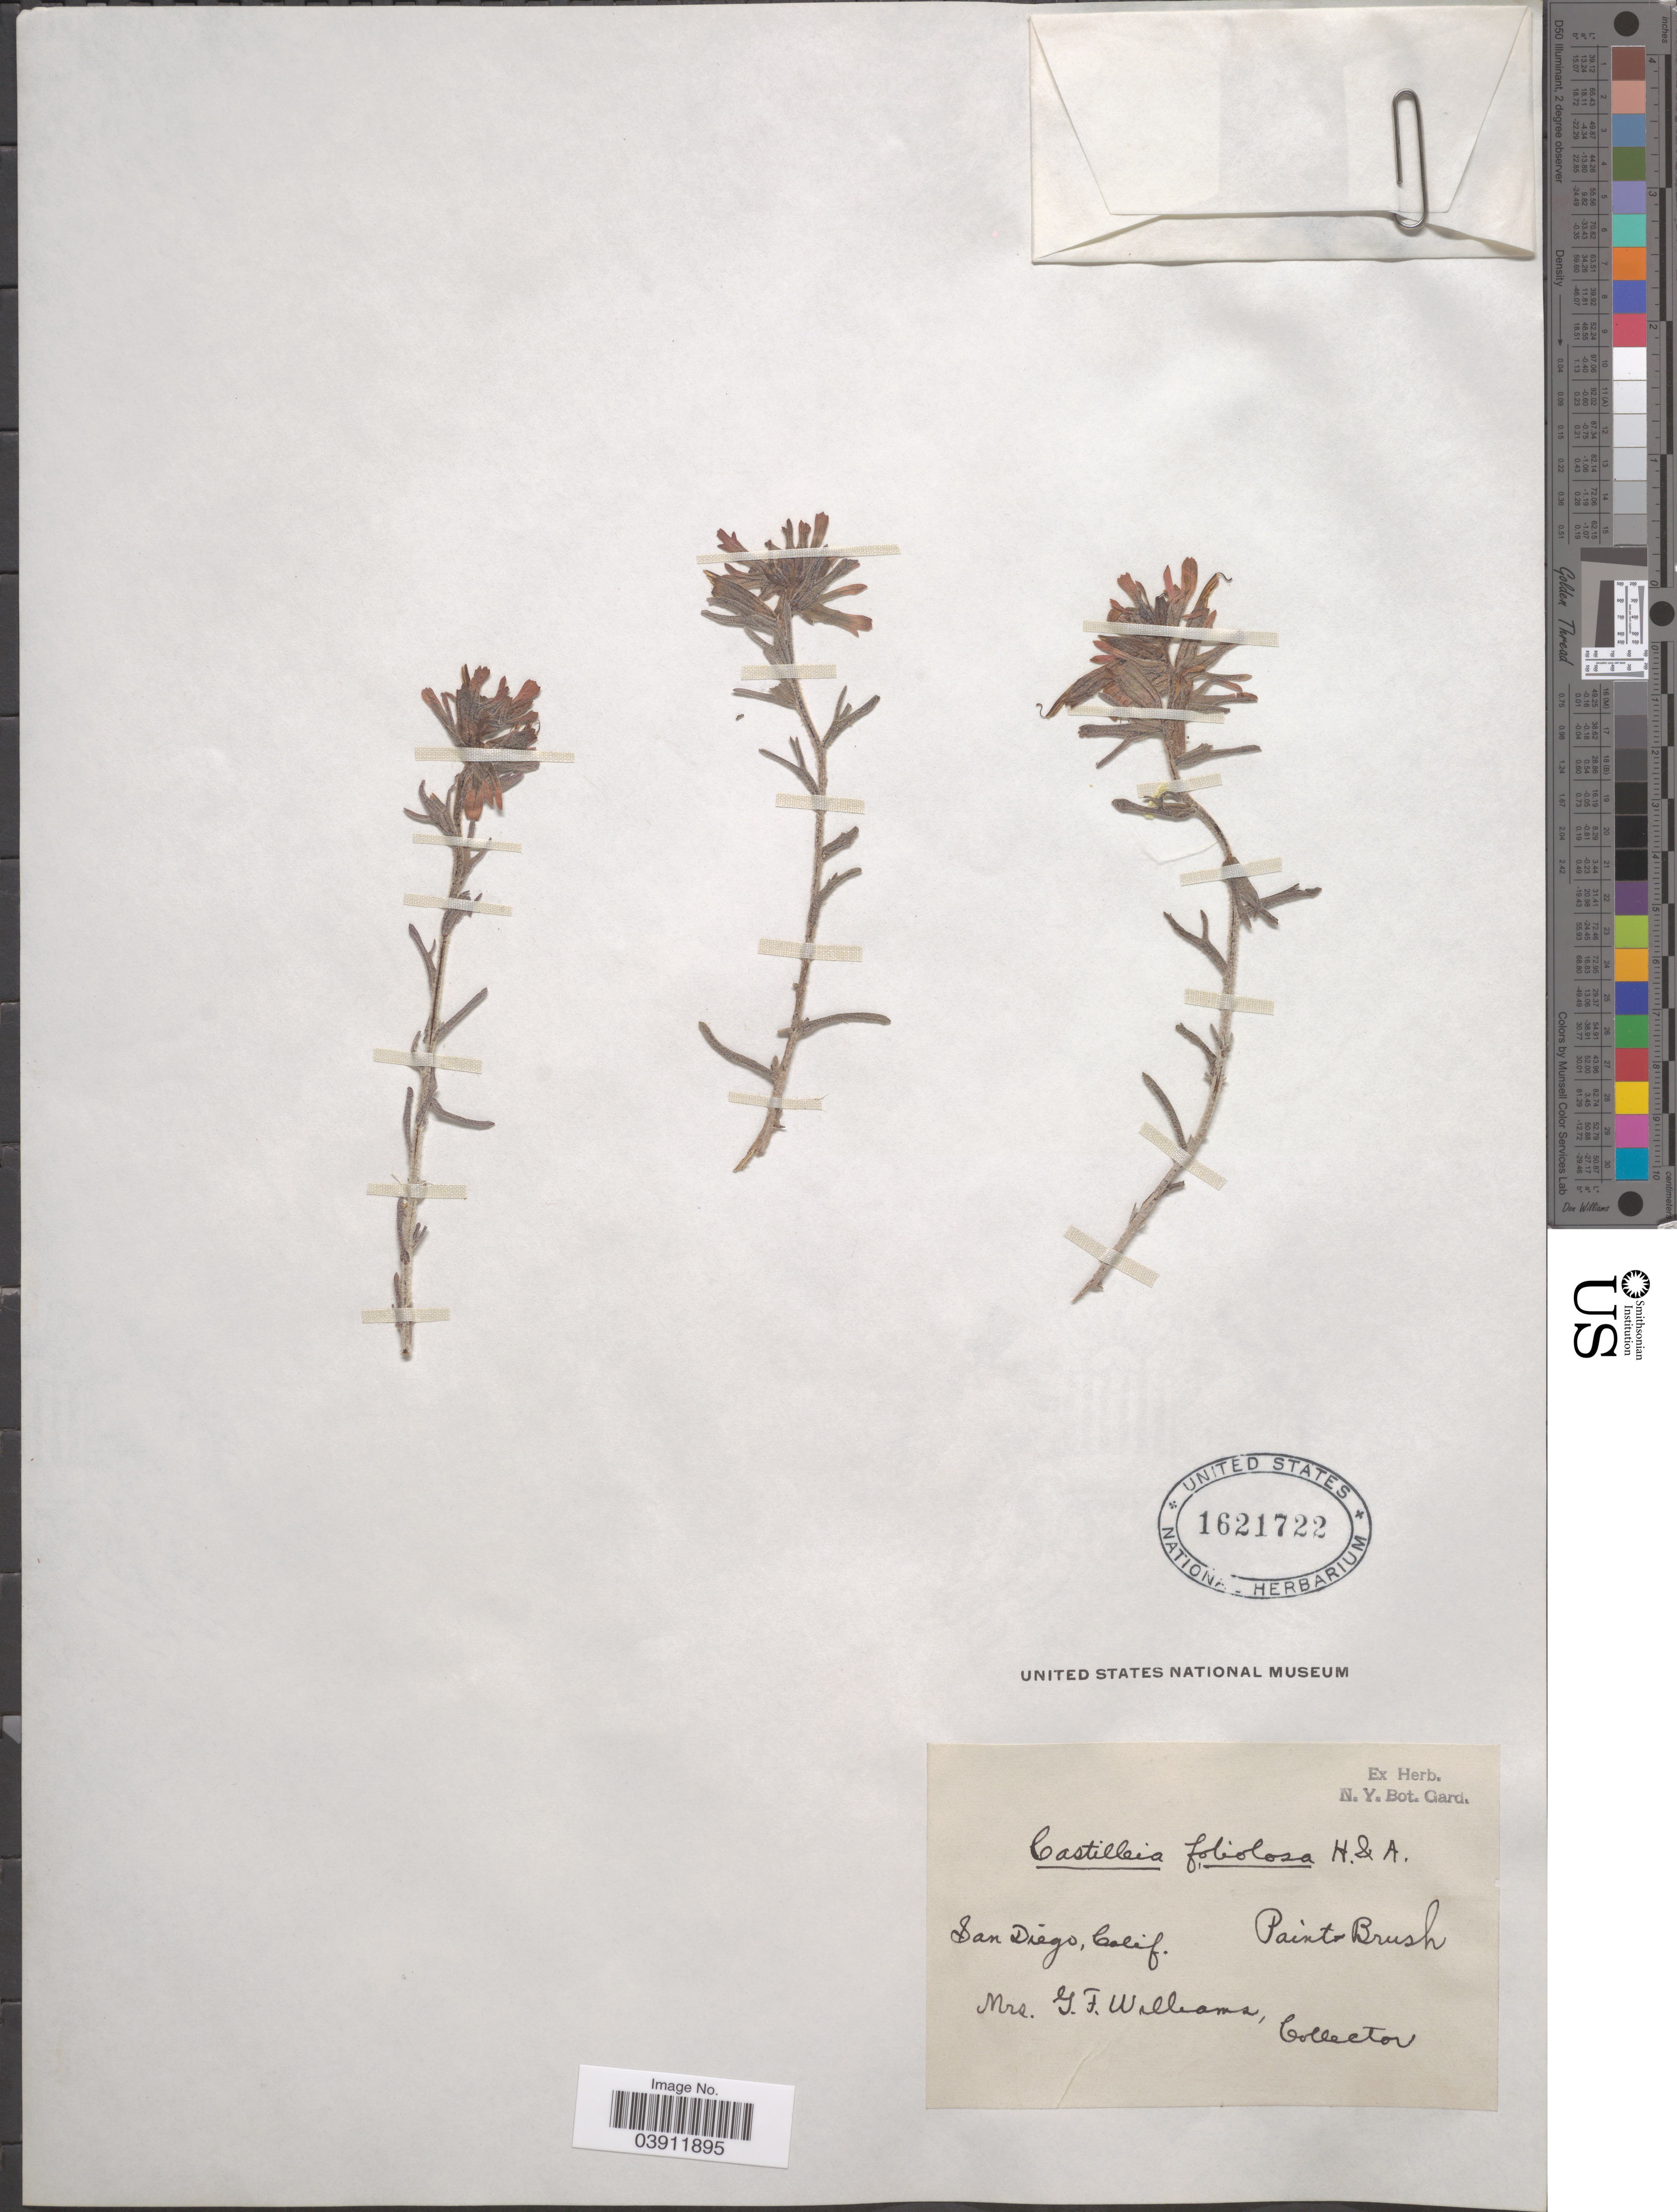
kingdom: Plantae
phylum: Tracheophyta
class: Magnoliopsida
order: Lamiales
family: Orobanchaceae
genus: Castilleja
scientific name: Castilleja foliolosa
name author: Hook. f.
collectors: G. Williams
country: United States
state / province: California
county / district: San Diego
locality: San Diego.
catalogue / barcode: US 1621722